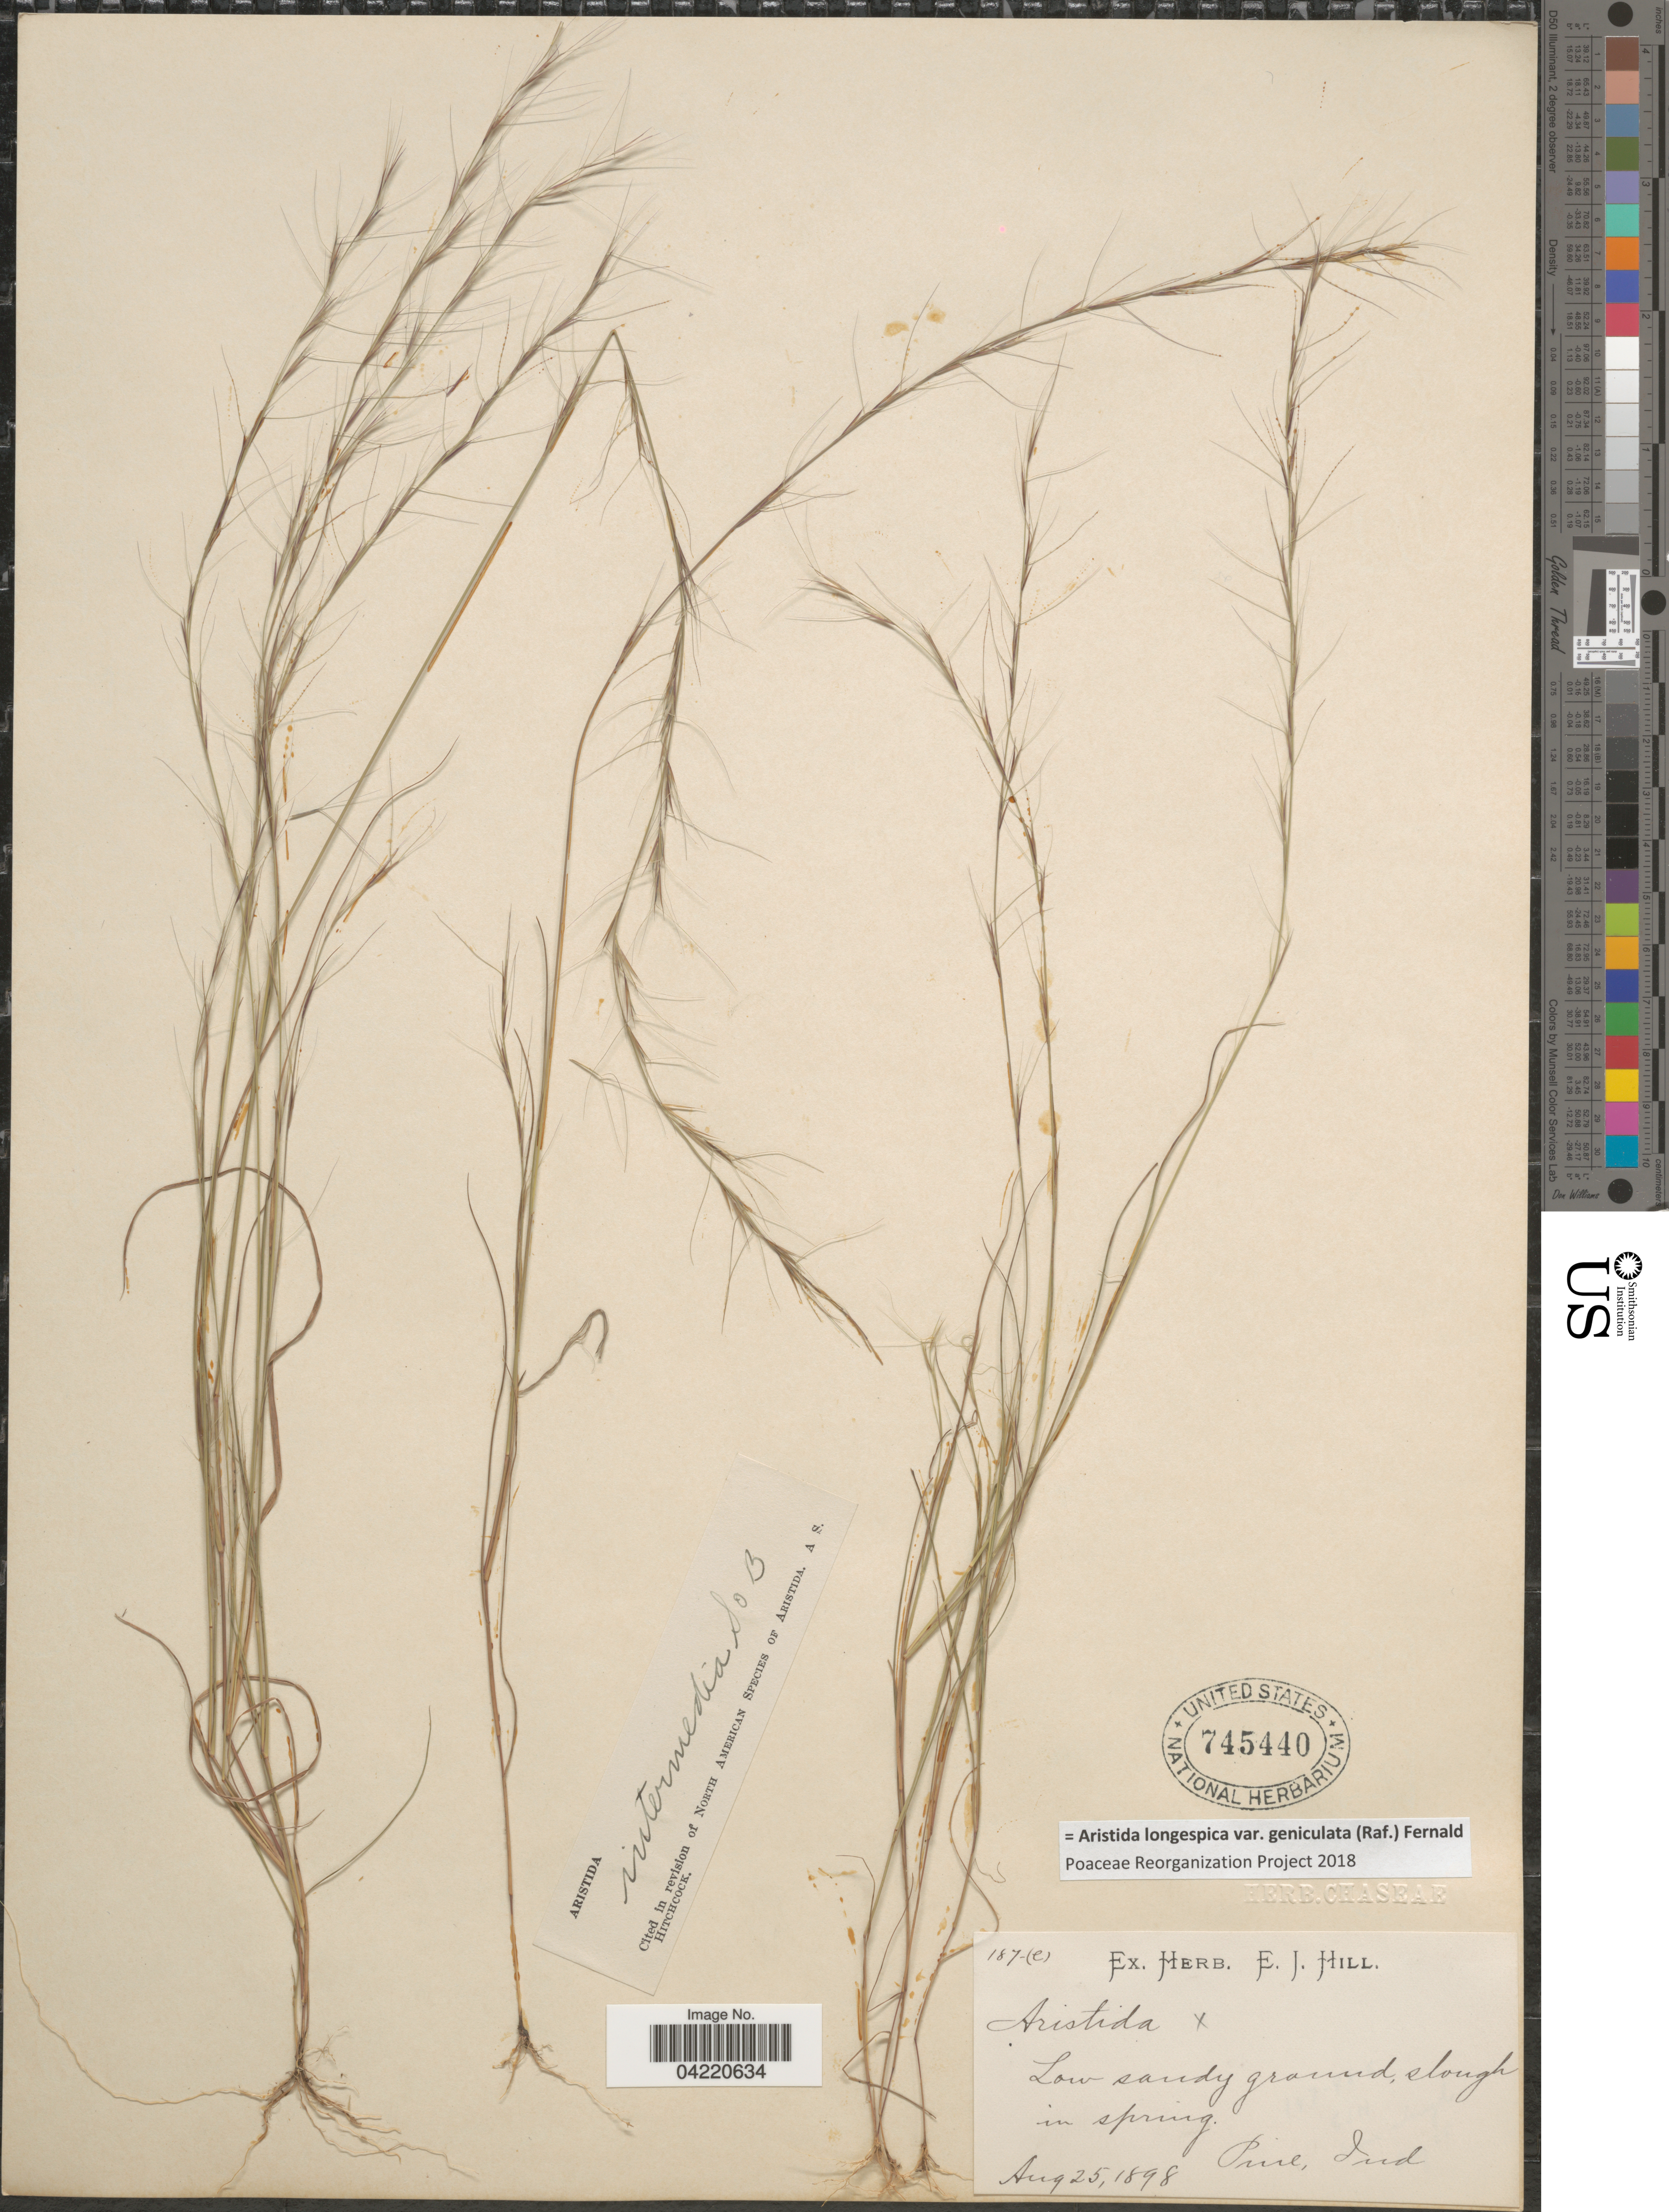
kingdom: Plantae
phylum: Tracheophyta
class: Liliopsida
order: Poales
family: Poaceae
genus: Aristida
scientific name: Aristida longespica var. geniculata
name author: (Raf.) Fernald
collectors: Ex herb. E. J. Hill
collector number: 187c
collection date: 1898-08-25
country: United States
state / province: Indiana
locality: Low sandy ground, slough in spring. Pine.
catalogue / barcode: US 745440